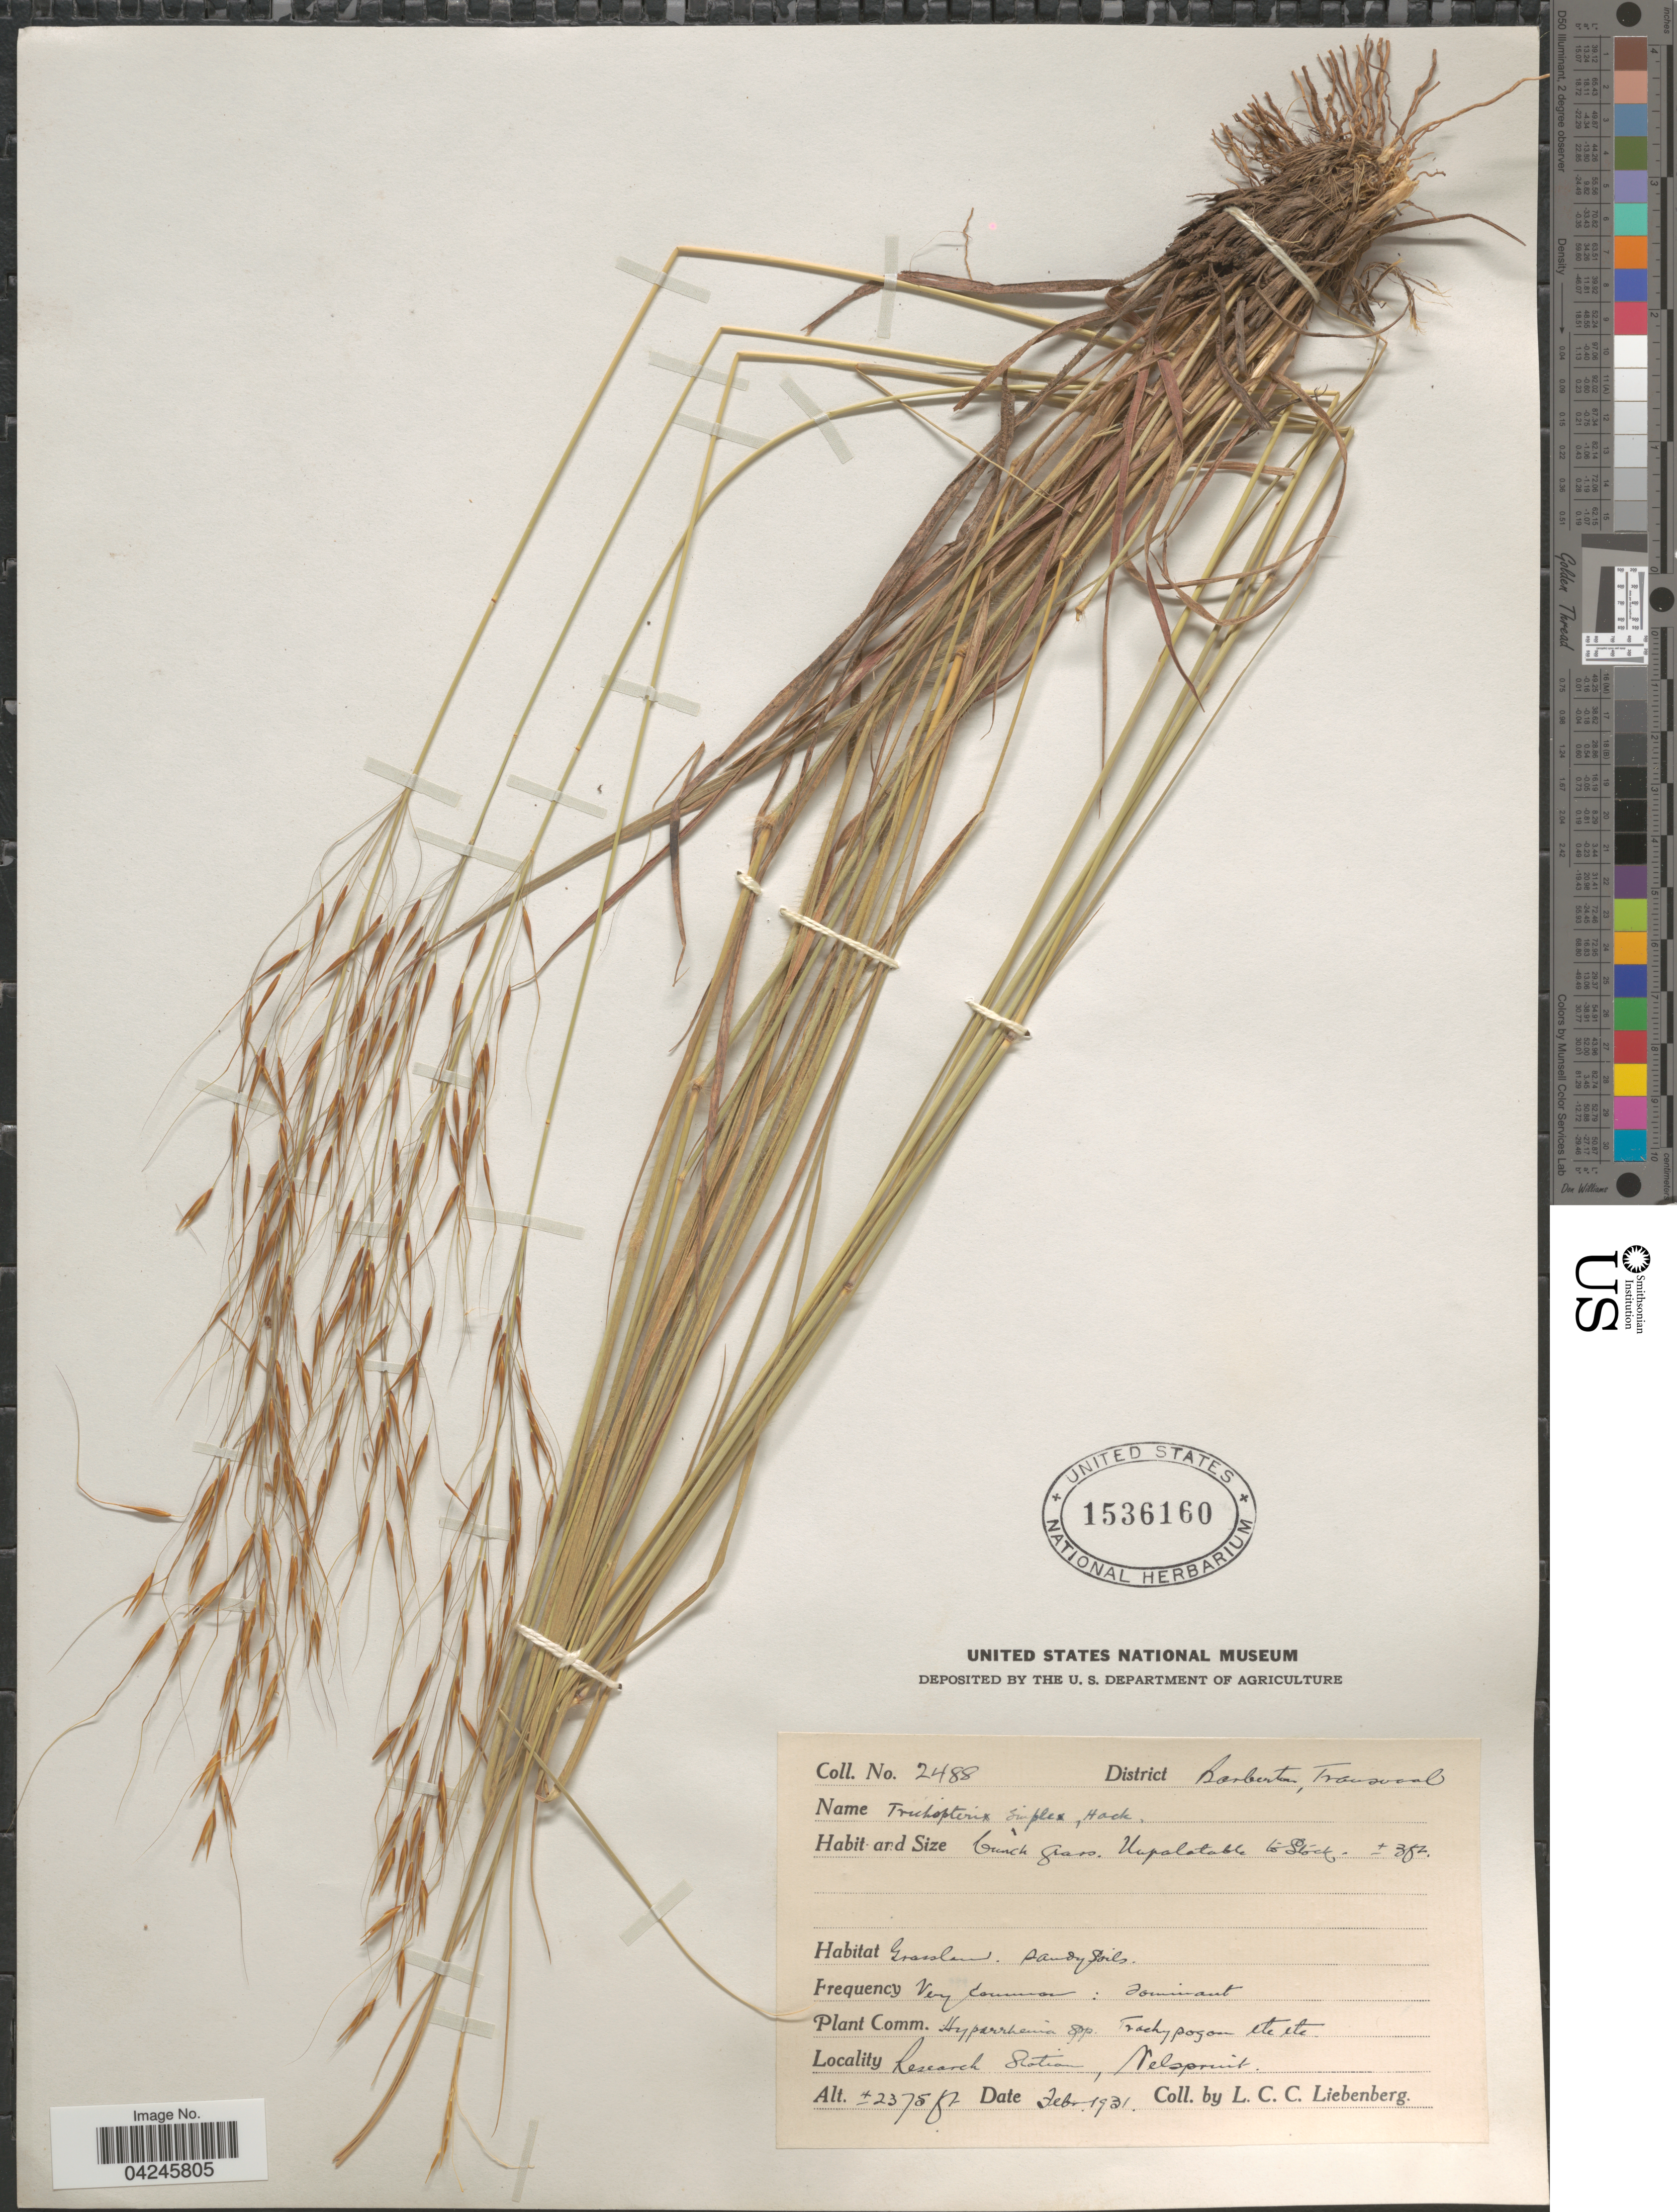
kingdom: Plantae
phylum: Tracheophyta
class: Liliopsida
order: Poales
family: Poaceae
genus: Loudetia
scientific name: Loudetia simplex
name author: (Nees) C.E. Hubb.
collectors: L. Liebenberg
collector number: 2488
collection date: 1931-02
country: South Africa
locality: District Barberton, Transvaal. Research Station, Nelspruit.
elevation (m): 724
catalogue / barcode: US 1536160